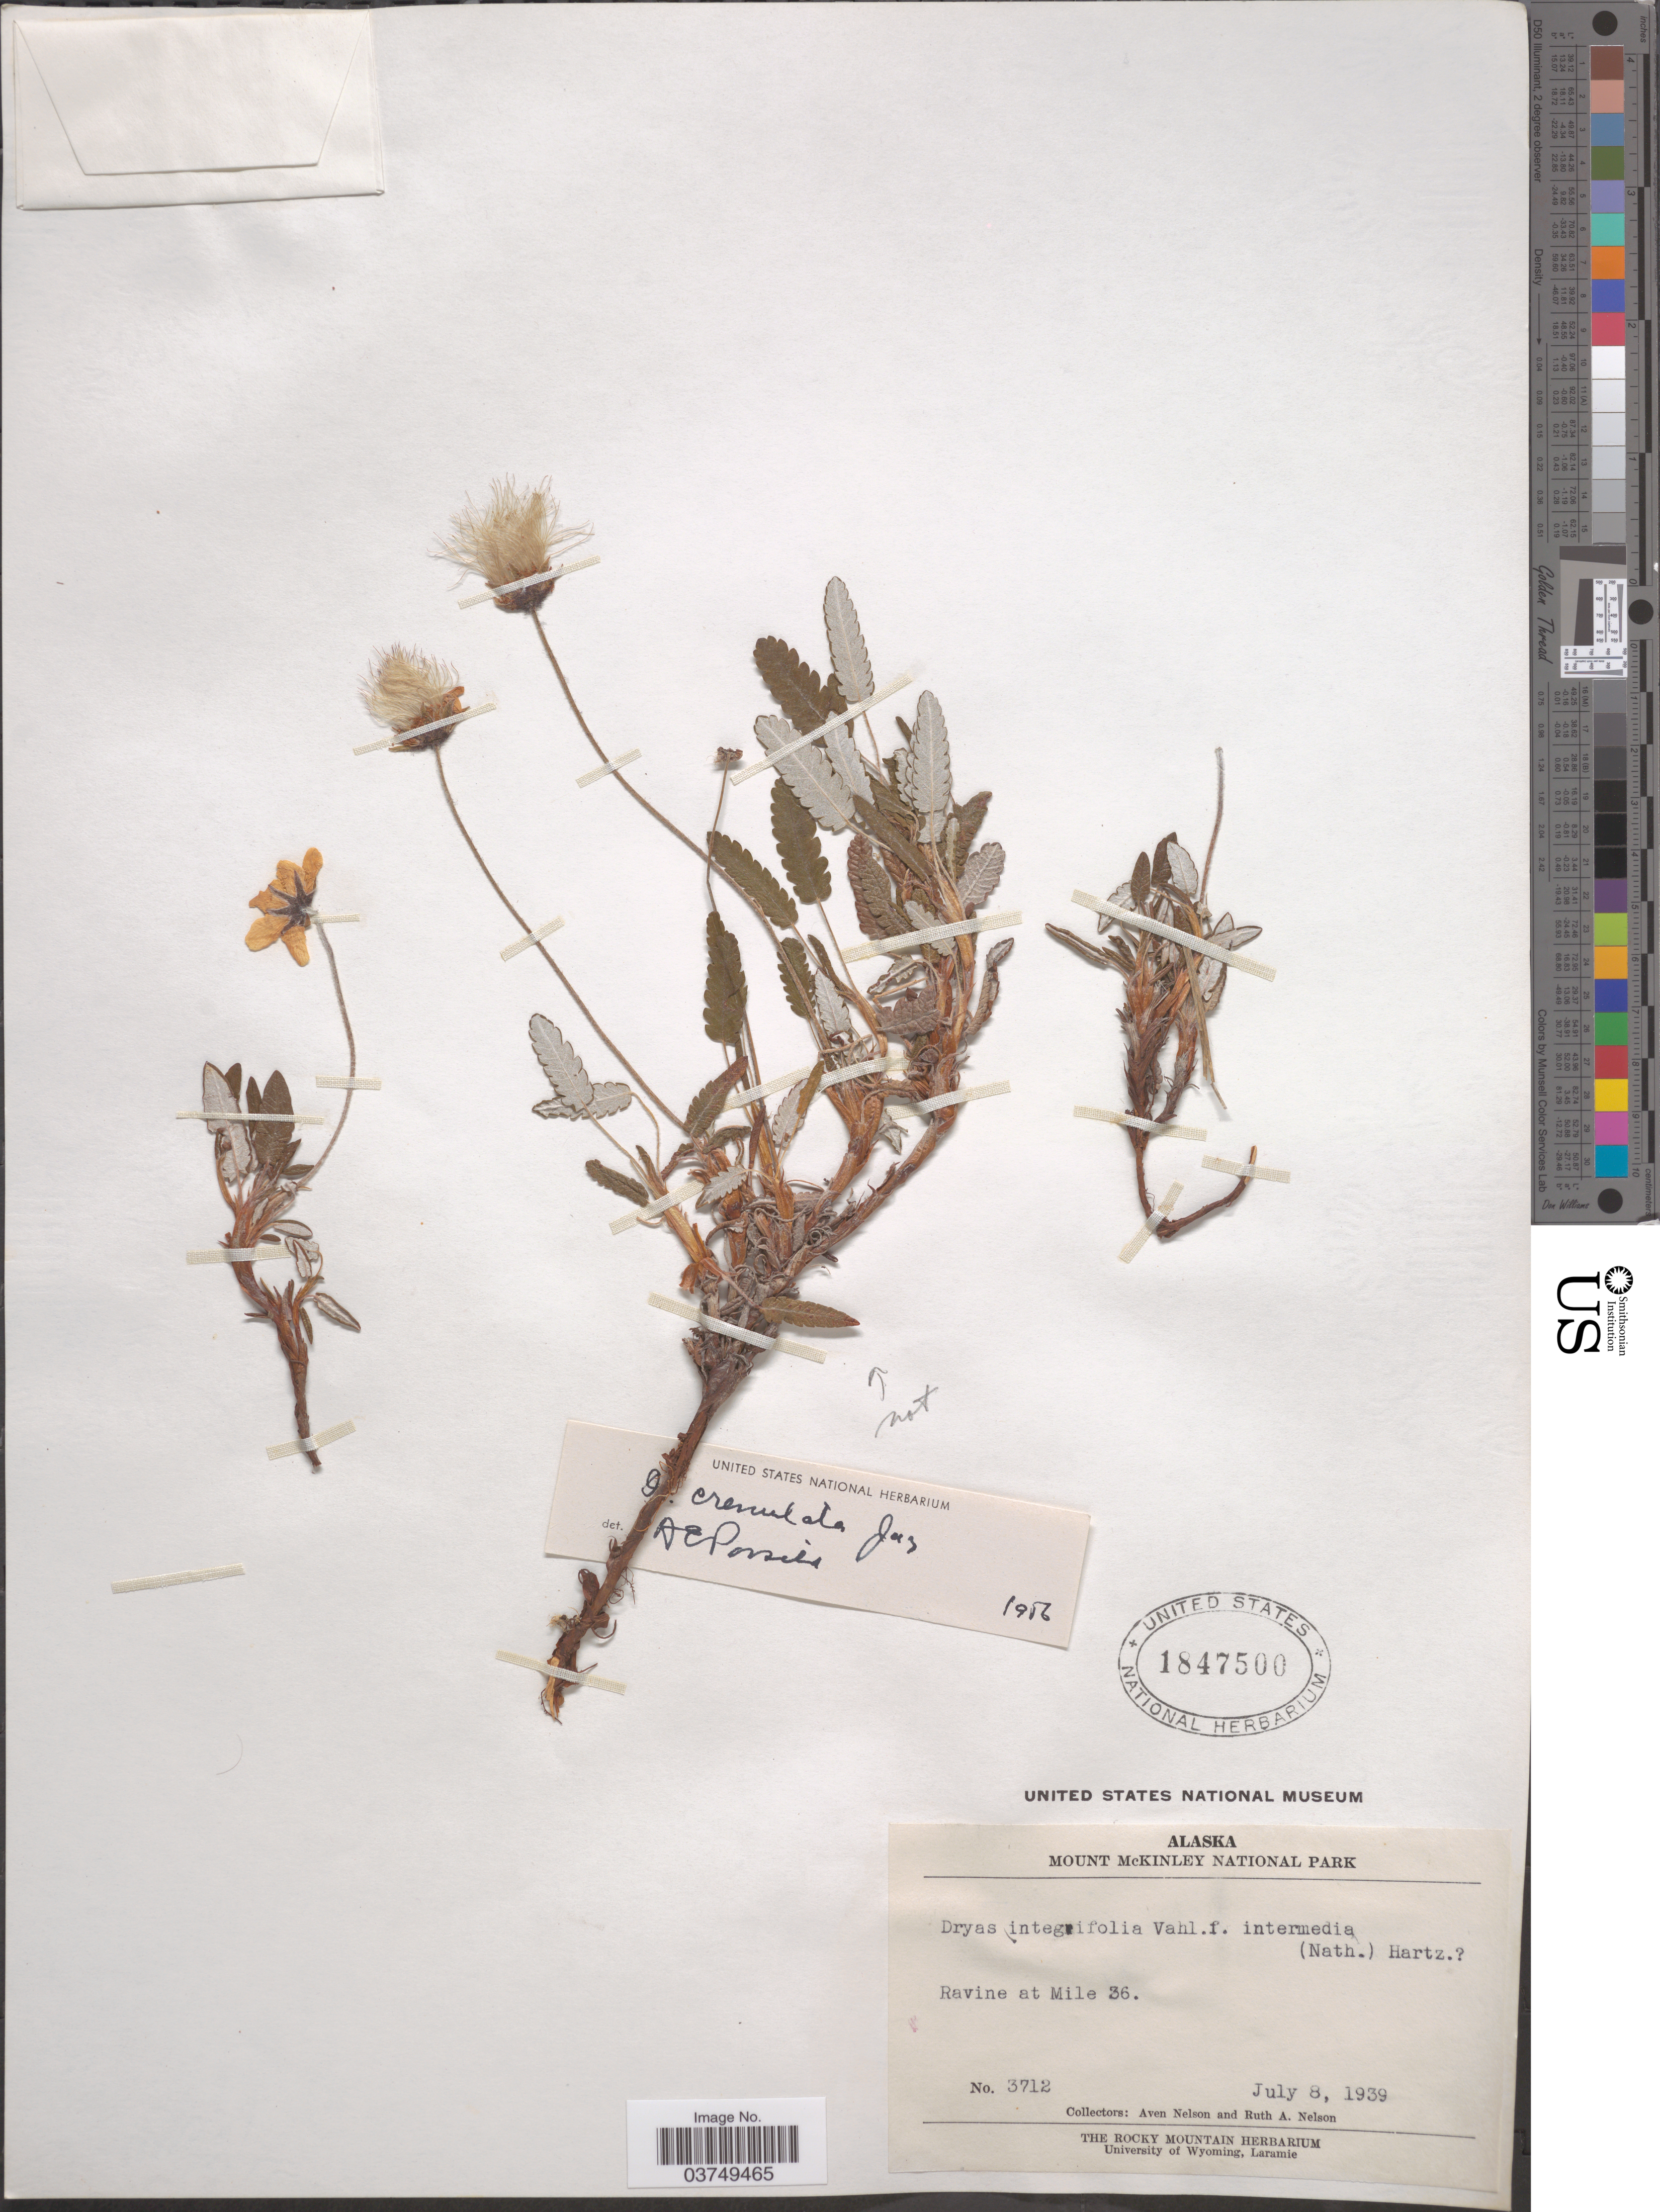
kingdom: Plantae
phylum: Tracheophyta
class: Magnoliopsida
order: Rosales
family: Rosaceae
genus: Dryas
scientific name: Dryas integrifolia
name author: Vahl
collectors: A. Nelson & R. A. Nelson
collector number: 3712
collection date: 1939-07-08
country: United States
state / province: Alaska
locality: Mount McKinley National Park. Ravine at Mile 36.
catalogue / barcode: US 1847500